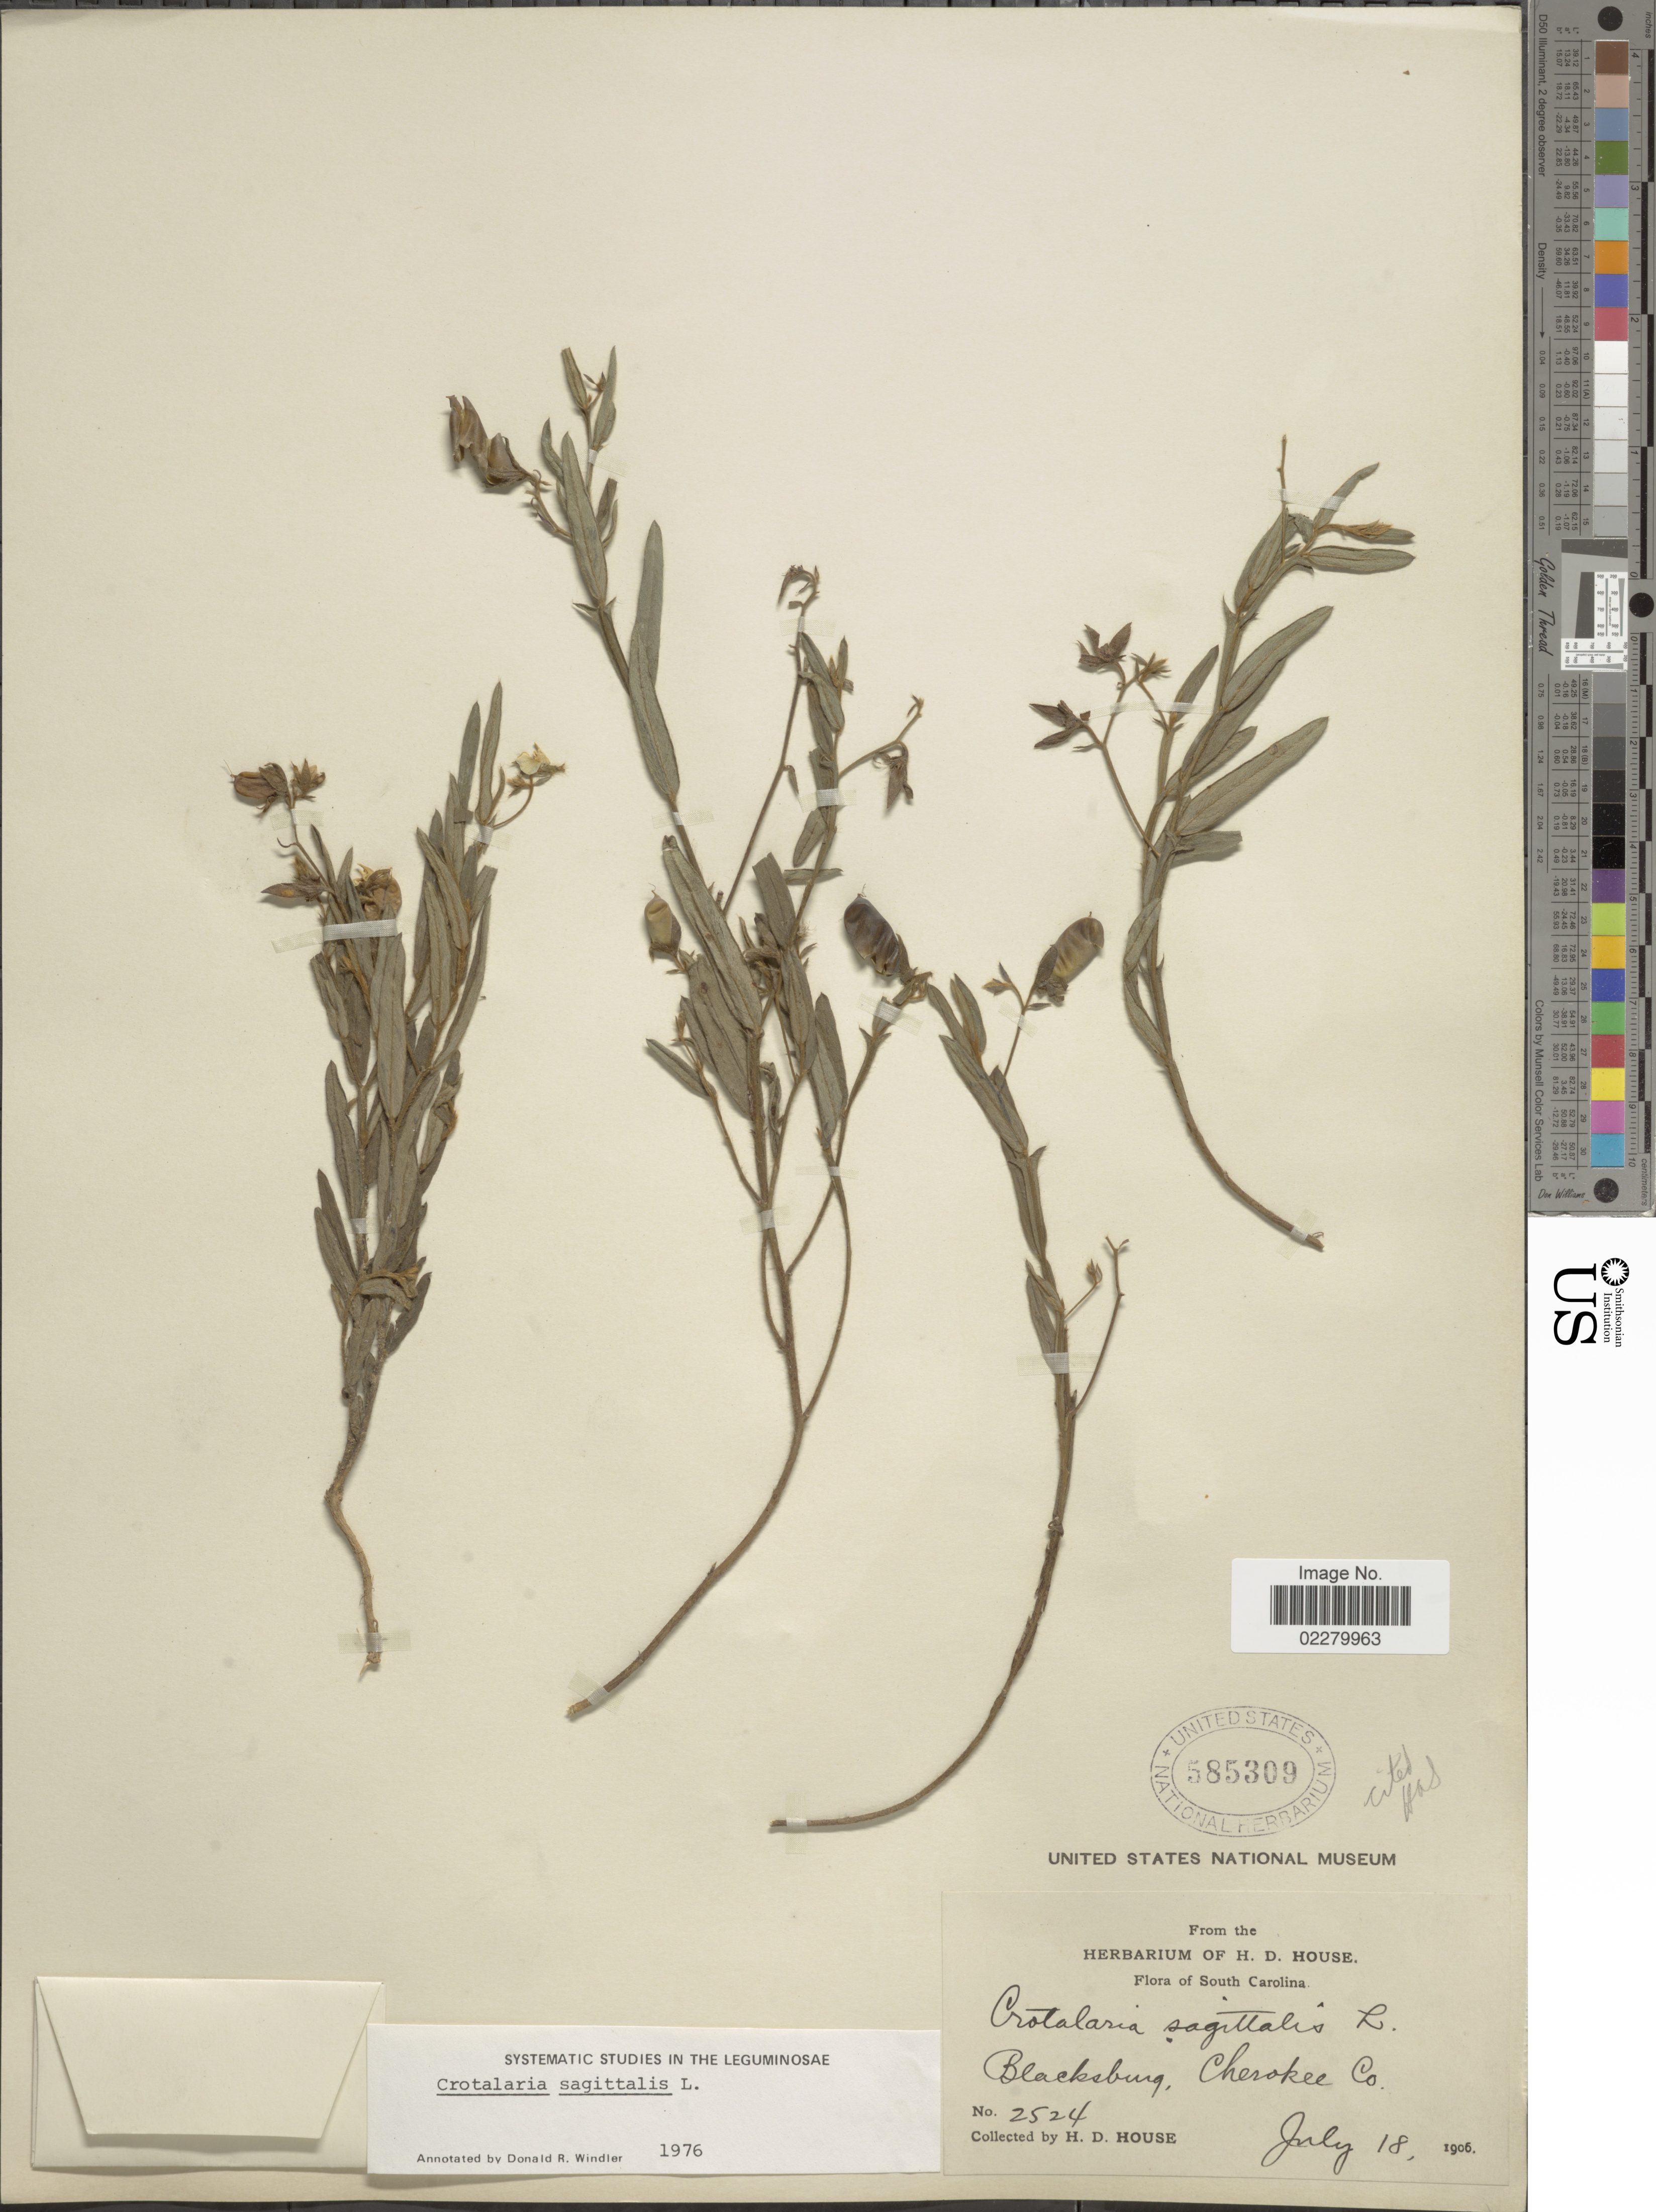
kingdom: Plantae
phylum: Tracheophyta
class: Magnoliopsida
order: Fabales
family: Fabaceae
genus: Crotalaria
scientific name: Crotalaria sagittalis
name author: L.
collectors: H. D. House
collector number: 2524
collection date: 1906-07-18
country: United States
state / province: South Carolina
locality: Blacksburg, Cherokee Co.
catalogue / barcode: US 585309